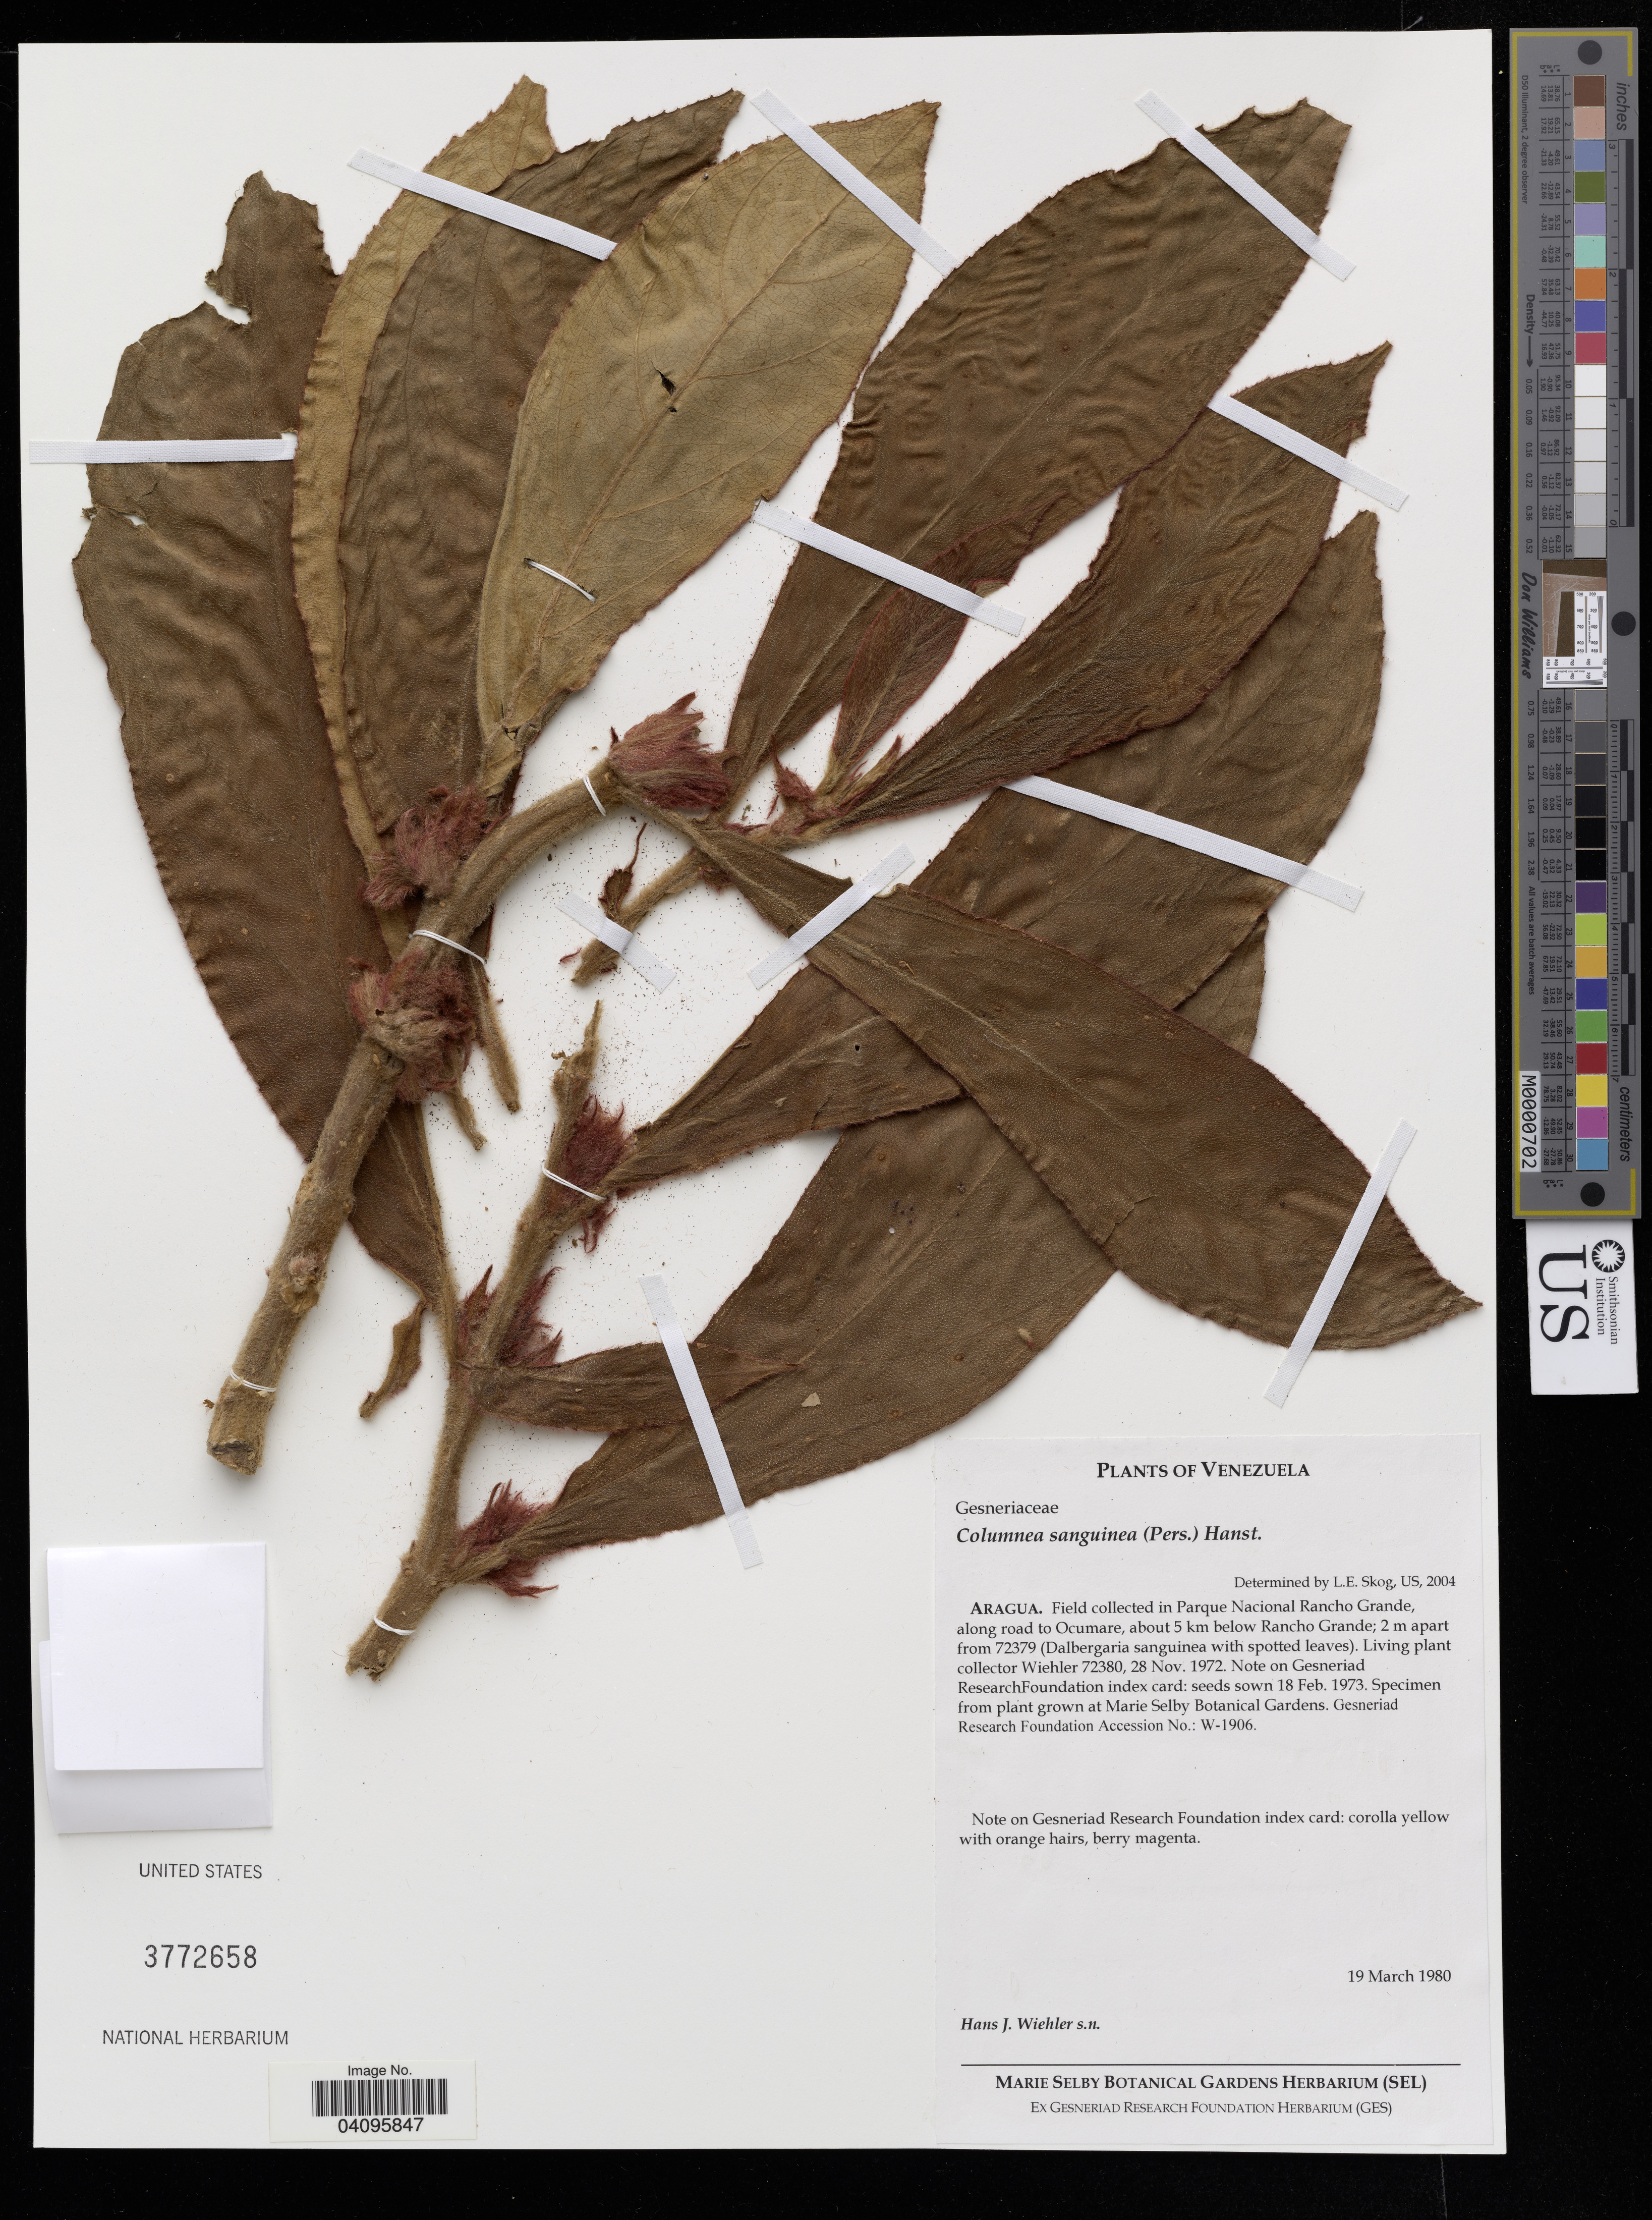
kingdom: Plantae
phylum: Tracheophyta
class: Magnoliopsida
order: Lamiales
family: Gesneriaceae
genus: Columnea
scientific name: Columnea sanguinea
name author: (Pers.) Hanst.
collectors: Wiehler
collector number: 72380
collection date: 1972-11-28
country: Venezuela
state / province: Aragua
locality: Field collected in Parque Nacional Rancho Grande, along road to Ocumare, about 5 km below Rancho Grande. Specimen from plant grown at Marie Selby Botanical Gardens. Gesneriad Research Foundation Accession No.: W-1906.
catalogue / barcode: US 3772658